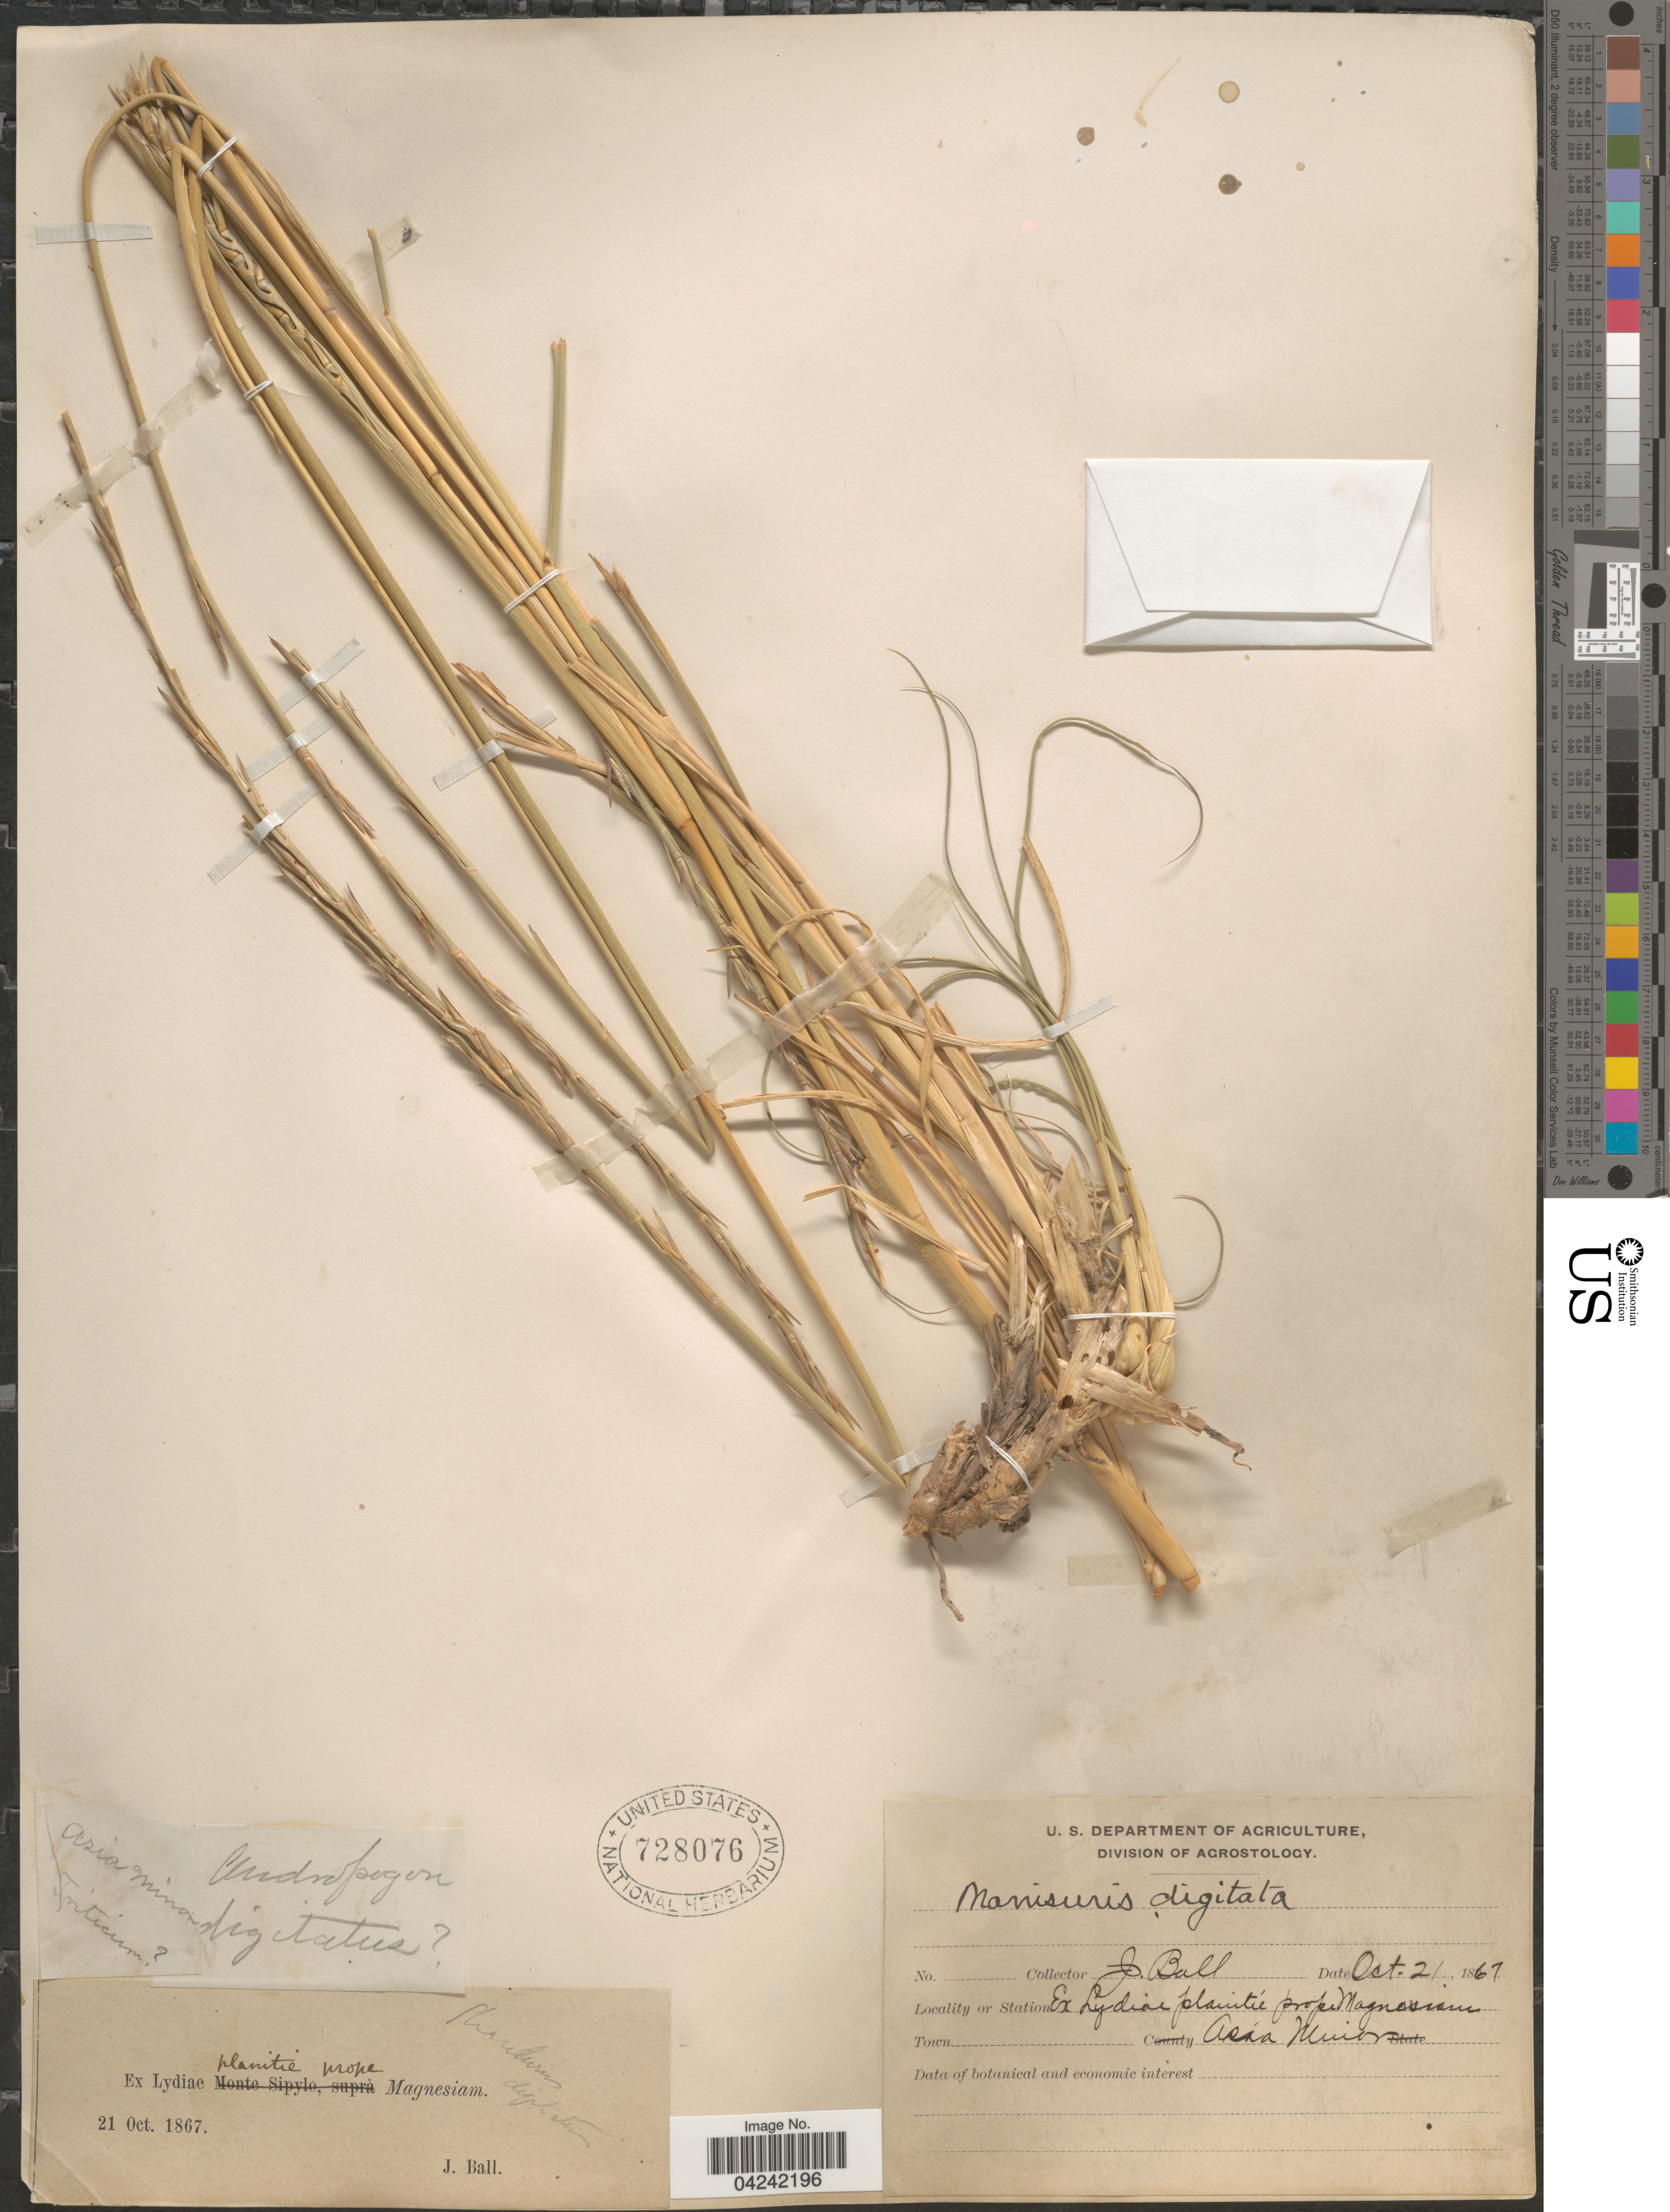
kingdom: Plantae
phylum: Tracheophyta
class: Liliopsida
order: Poales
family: Poaceae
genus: Phacelurus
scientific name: Phacelurus digitatus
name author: (Sibth. & Sm.) Griseb.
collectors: J. Ball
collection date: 1867-10-21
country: Turkey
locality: Asia Minor.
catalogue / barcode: US 728076